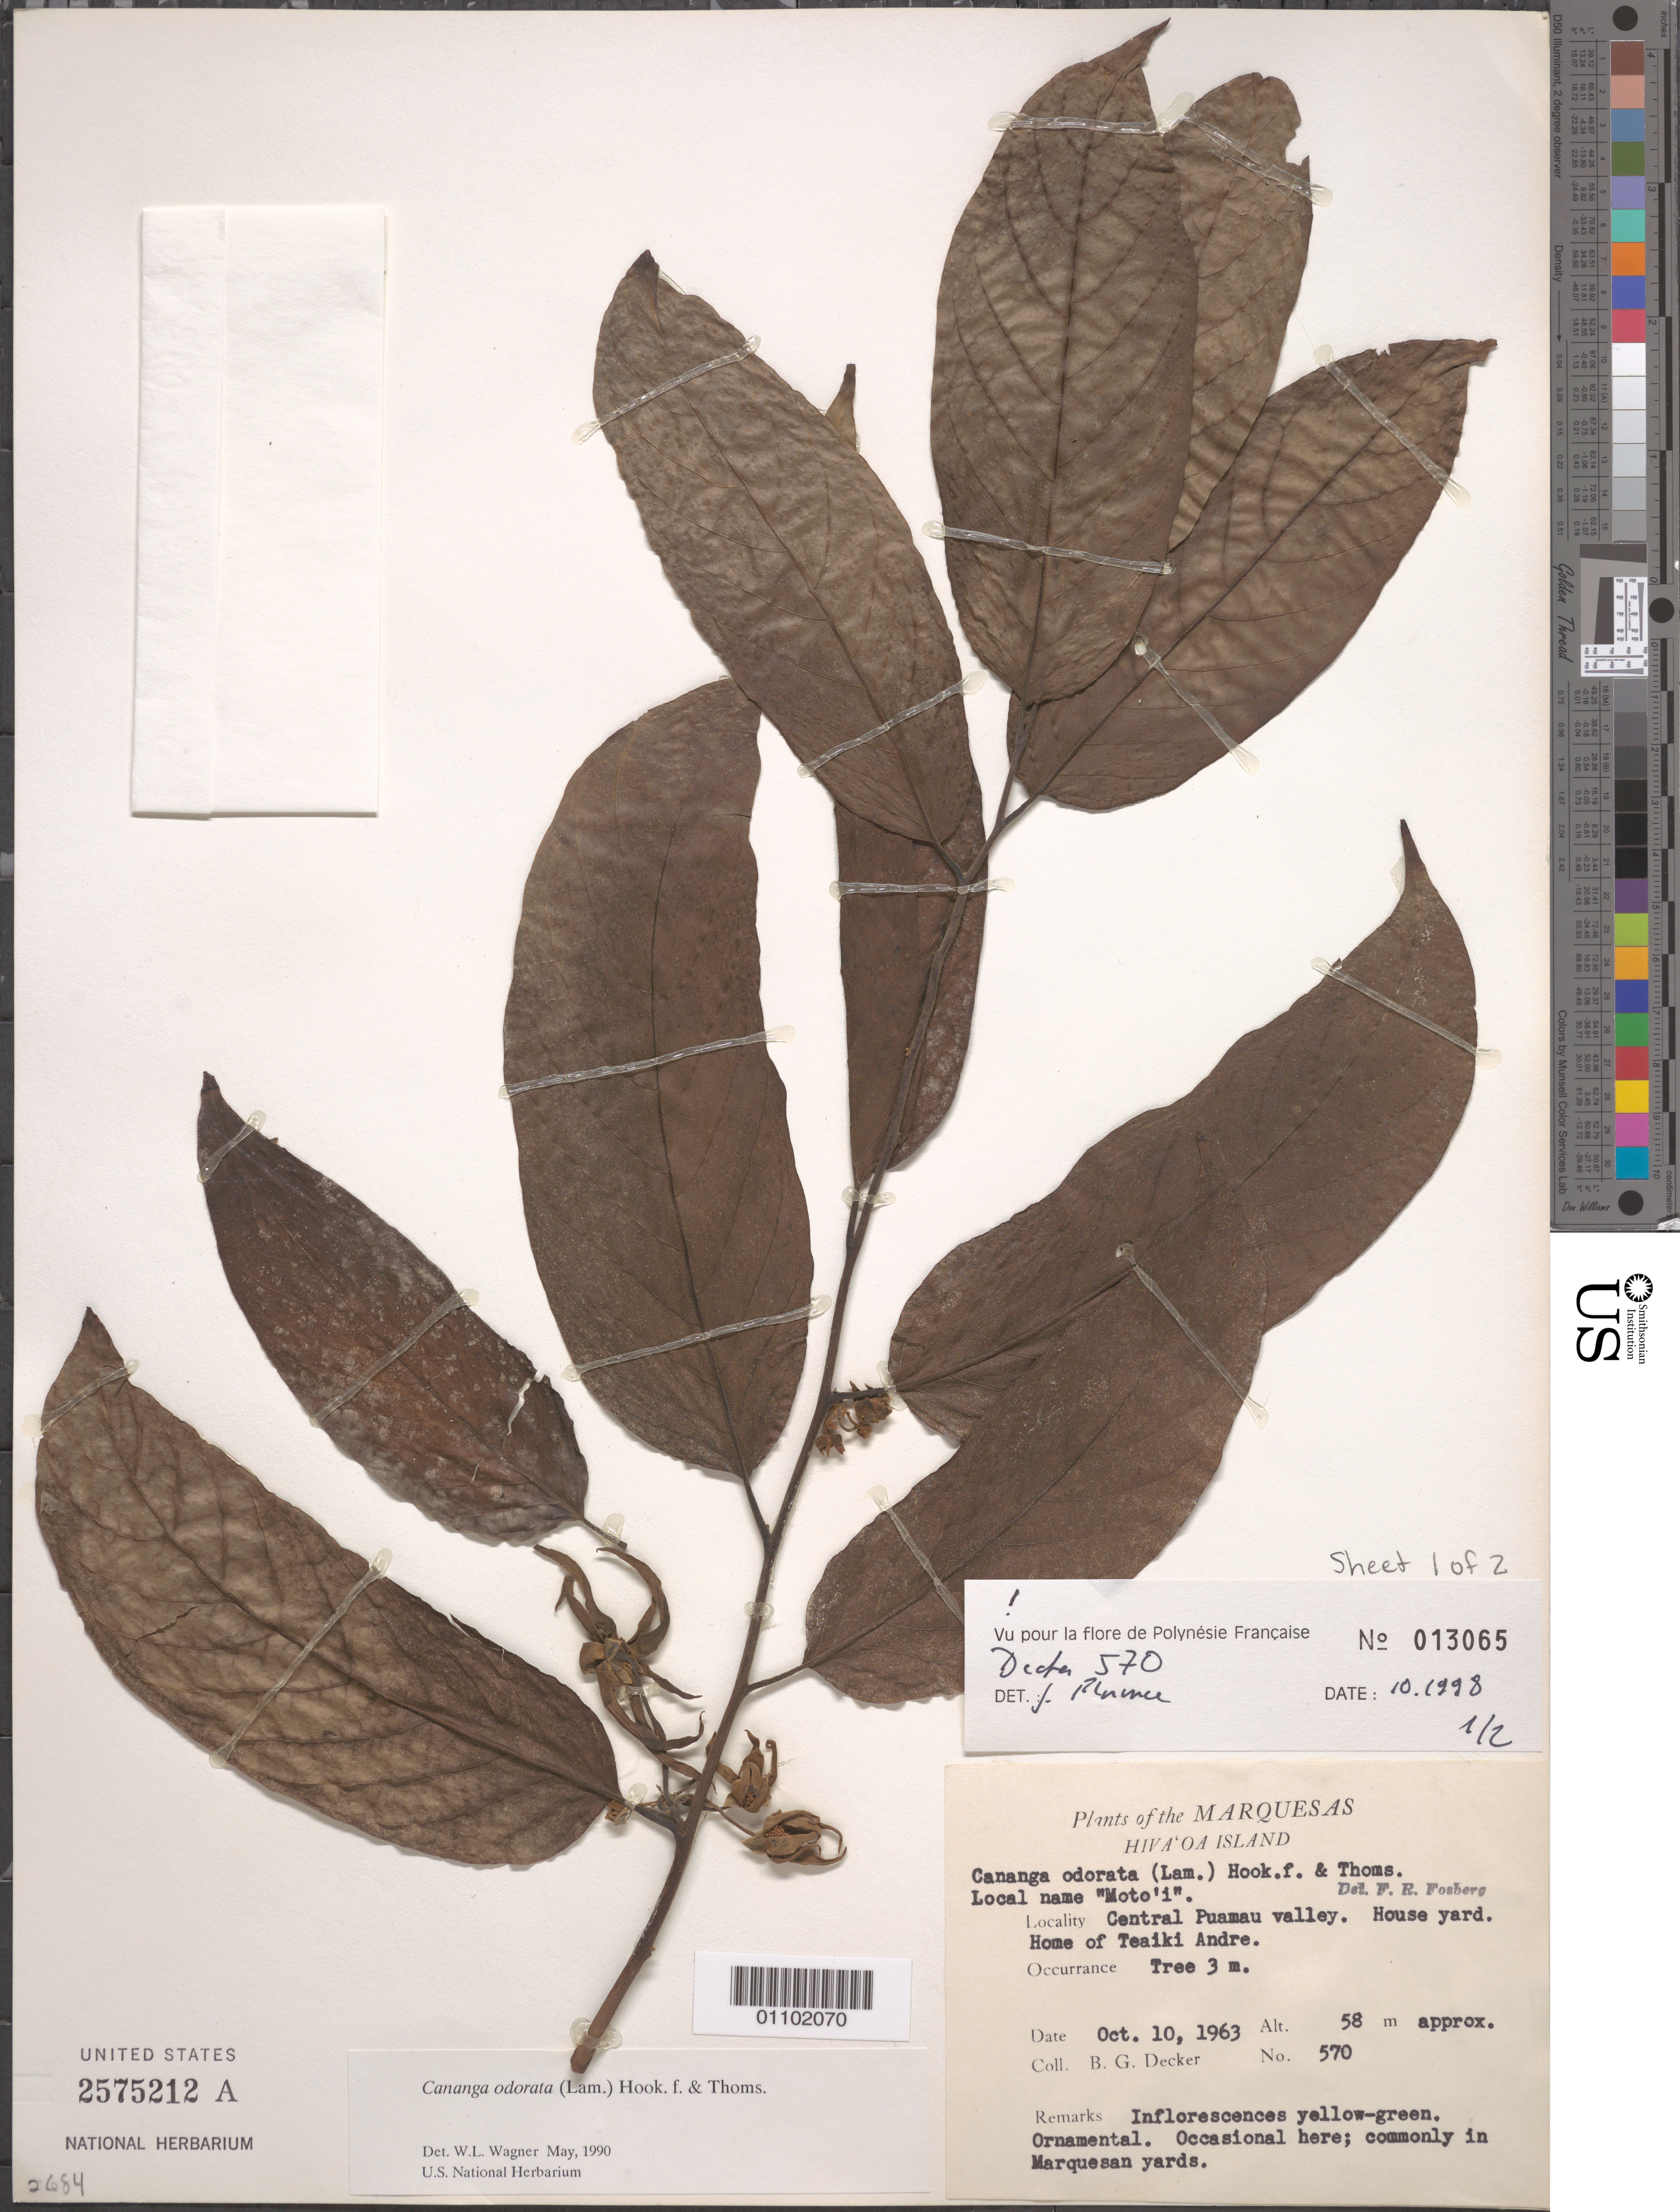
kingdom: Plantae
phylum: Tracheophyta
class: Magnoliopsida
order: Magnoliales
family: Annonaceae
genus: Cananga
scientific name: Cananga odorata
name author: (Lam.) Hook. f. & Thomson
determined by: Wagner, W. L., (BOT), Smithsonian Institution - National Museum of Natural History (UNITED STATES)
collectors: B. G. Decker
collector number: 570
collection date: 1963-10-10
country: French Polynesia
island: Hiva Oa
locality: central Puamau Valley, house yard, home of Teaiki Andre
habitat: House yard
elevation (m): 58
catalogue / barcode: US 2575212